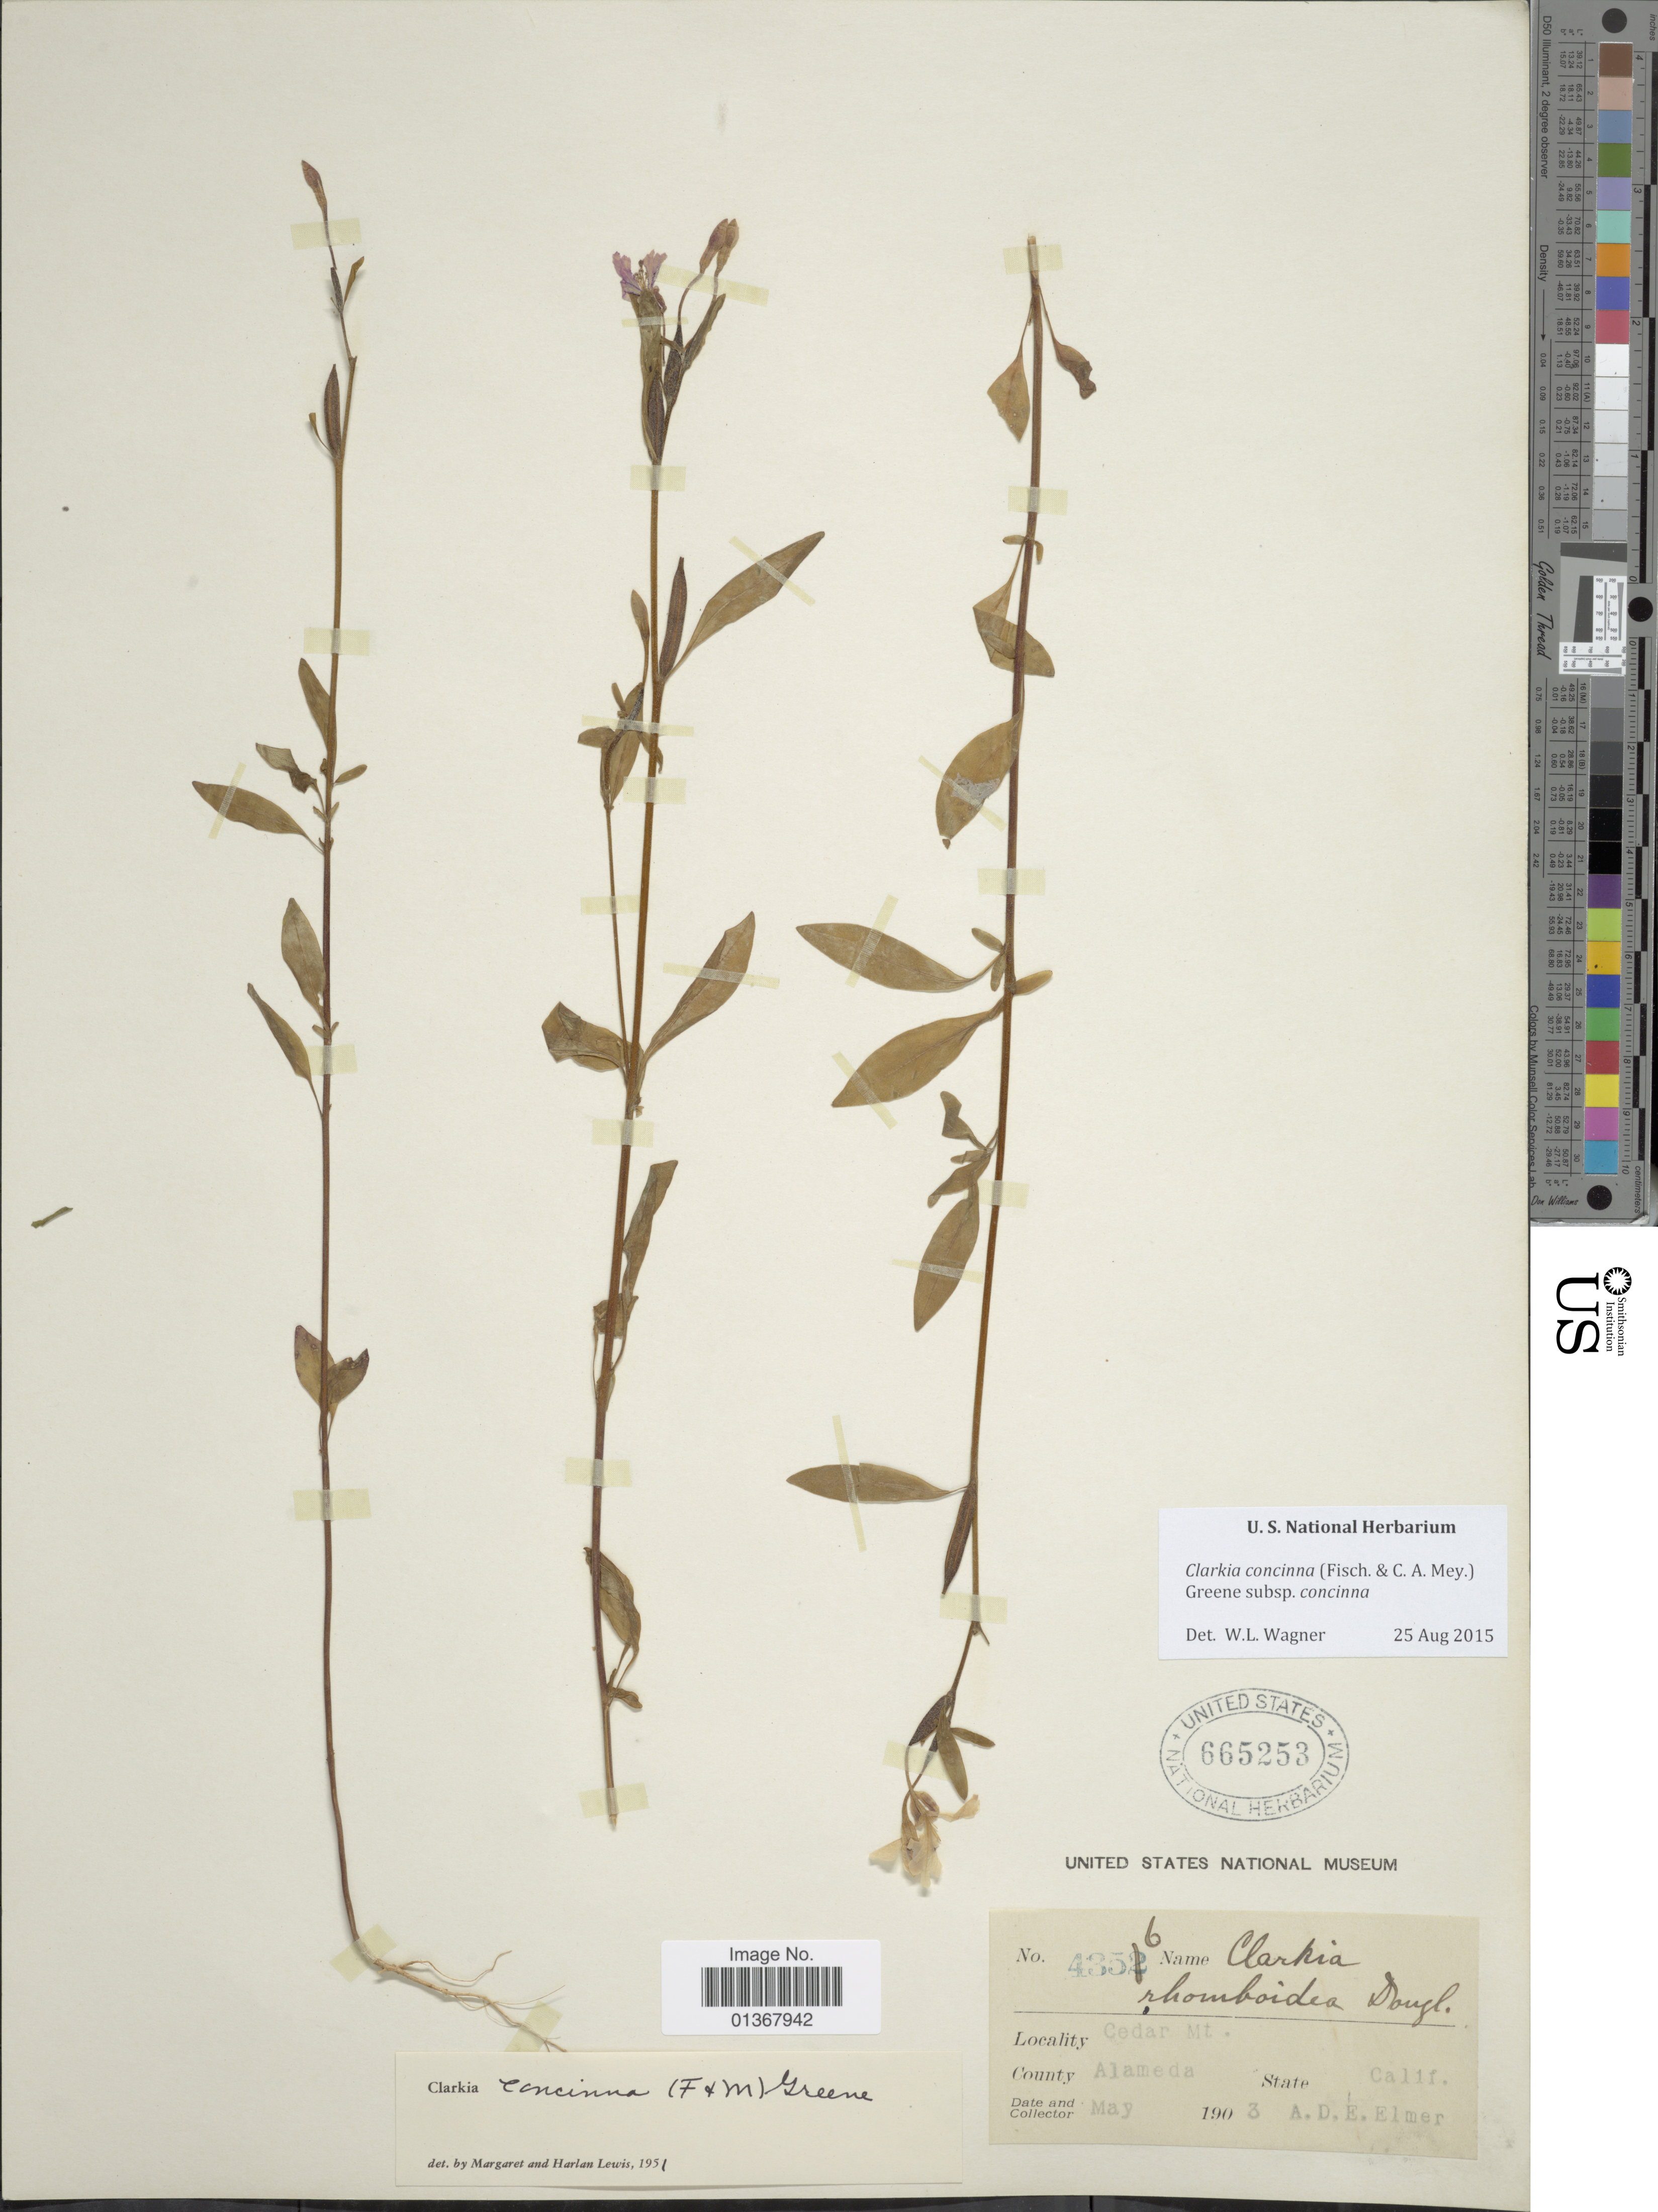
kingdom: Plantae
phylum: Tracheophyta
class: Magnoliopsida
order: Myrtales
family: Onagraceae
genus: Clarkia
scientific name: Clarkia concinna subsp. concinna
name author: (Fisch. & C.A. Mey.) Greene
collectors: A. D. E. Elmer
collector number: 4356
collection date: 1903-05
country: United States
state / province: California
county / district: Alameda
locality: Cedar Mt. Alameda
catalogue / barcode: US 665253